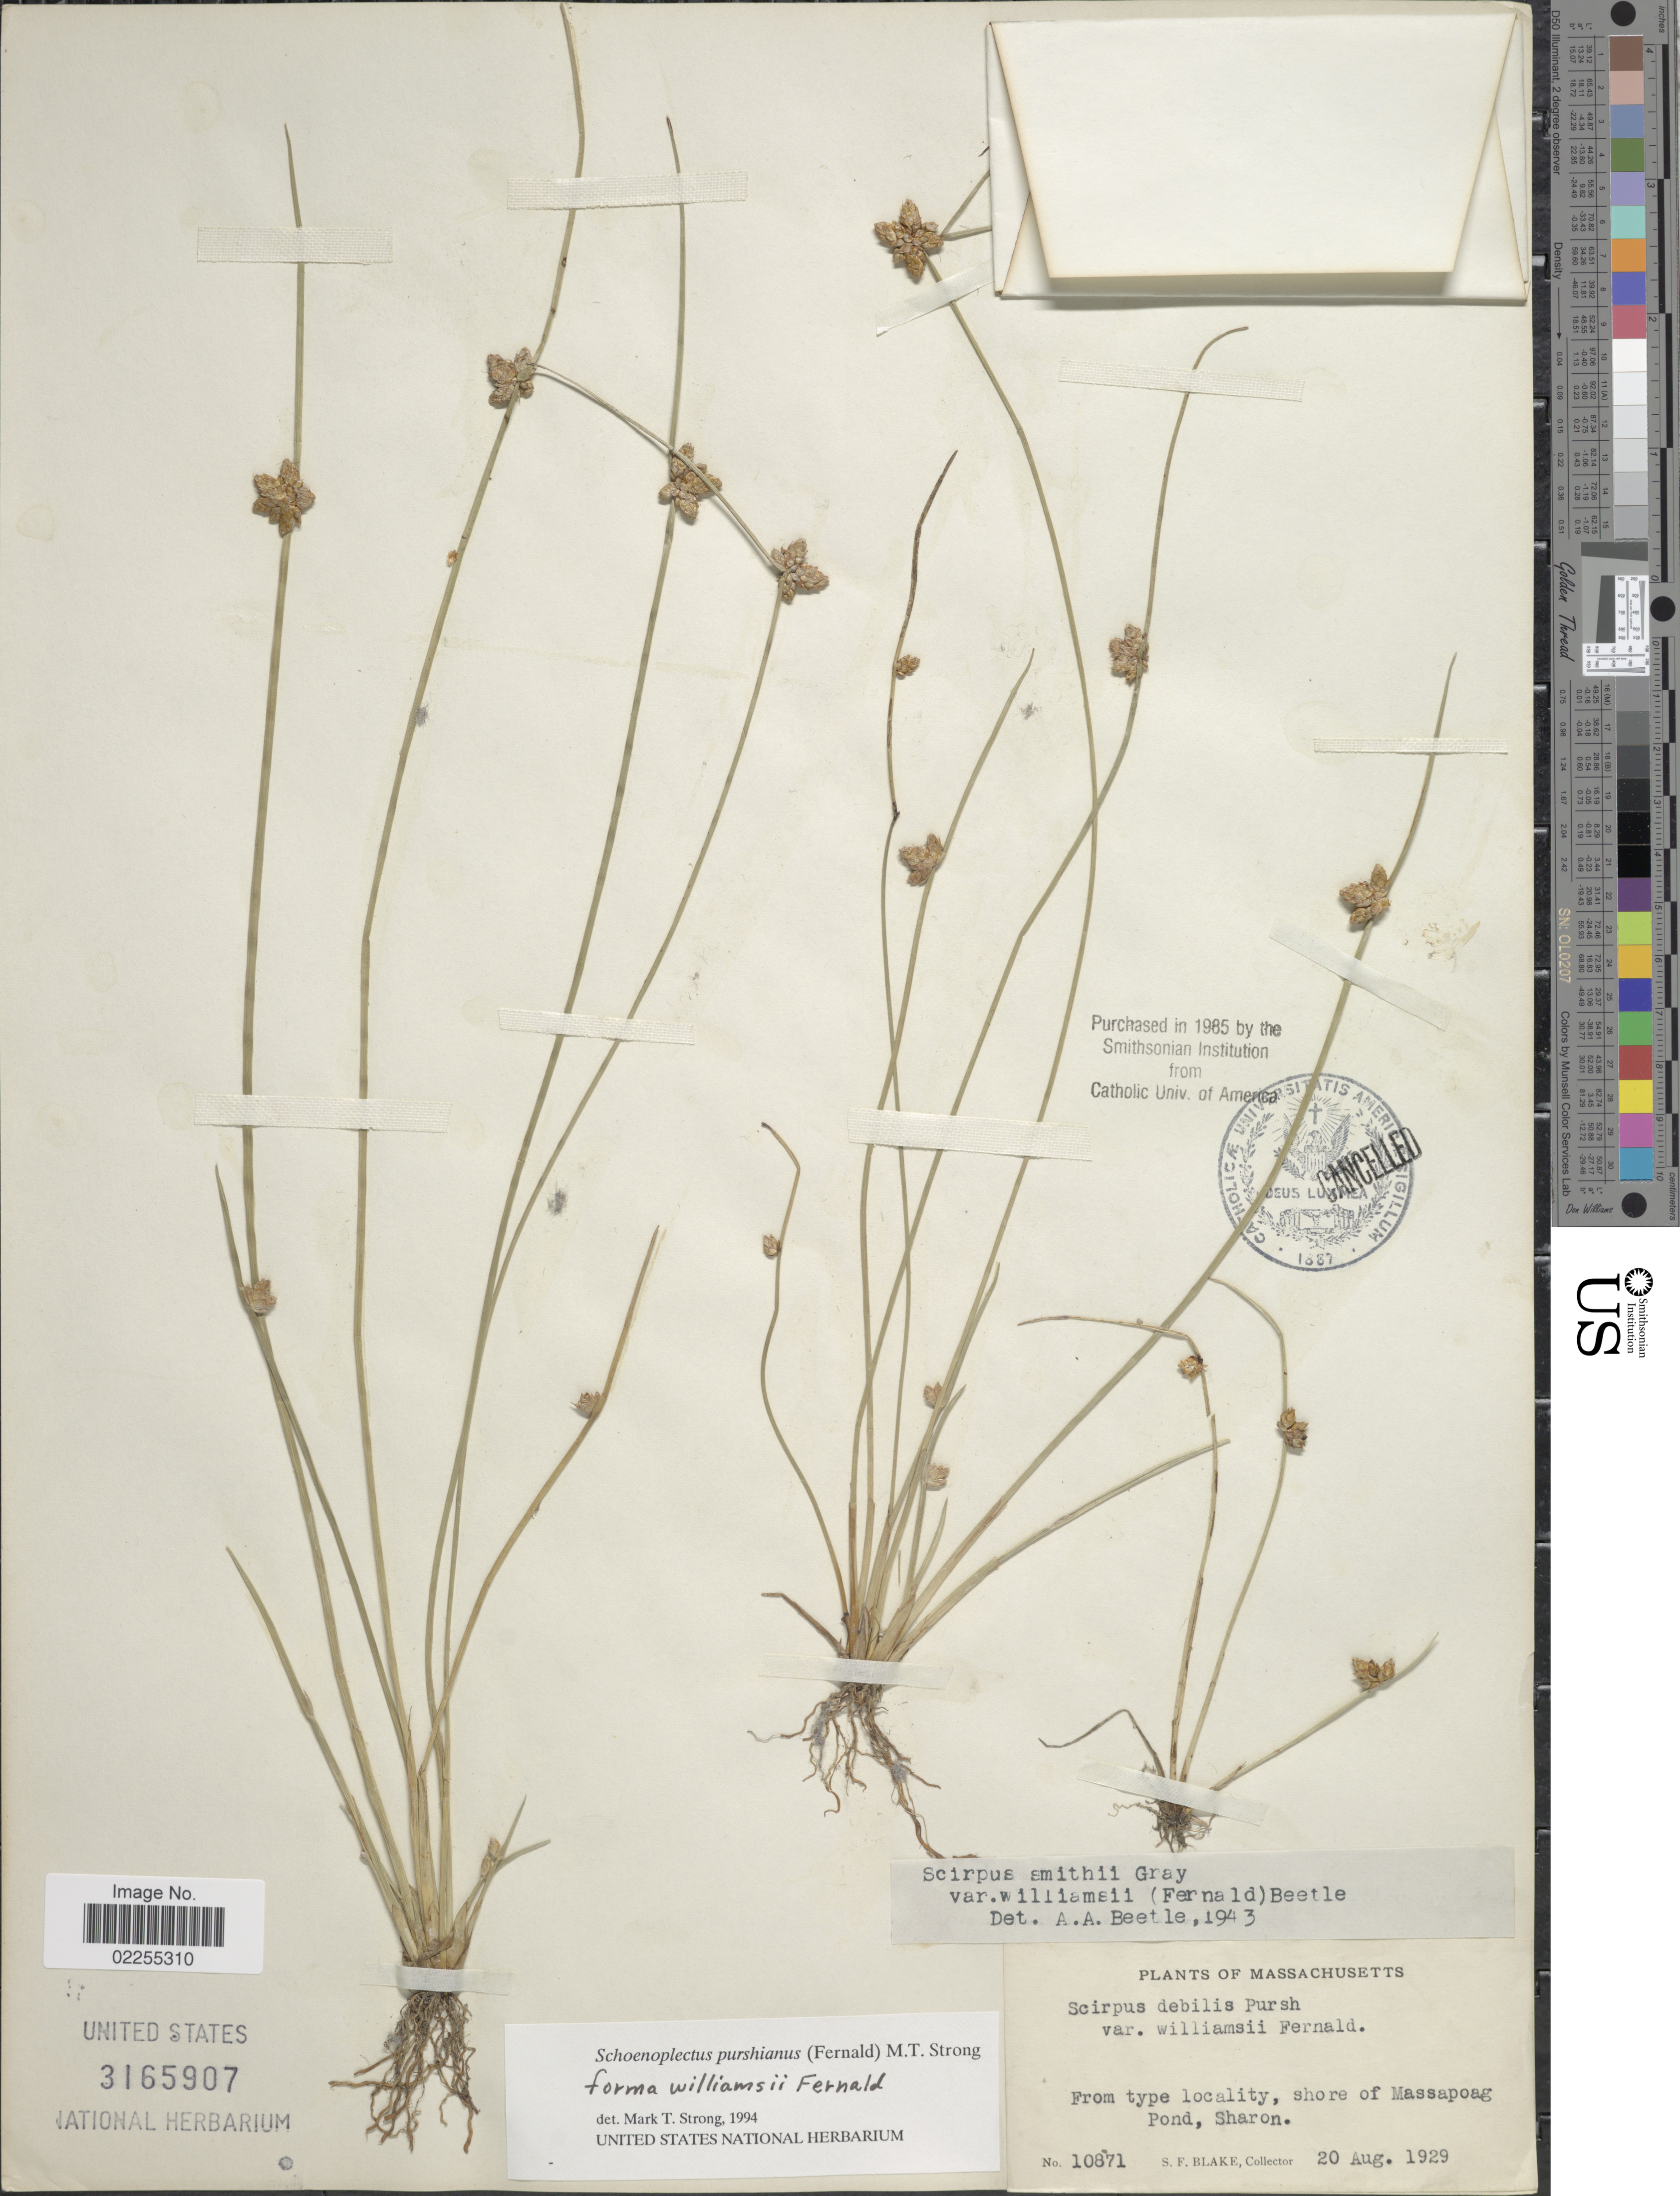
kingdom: Plantae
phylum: Tracheophyta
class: Liliopsida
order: Poales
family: Cyperaceae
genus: Schoenoplectus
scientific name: Schoenoplectus purshianus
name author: (Fernald) M.T. Strong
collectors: S. Blake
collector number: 10871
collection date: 1929-08-20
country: United States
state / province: Massachusetts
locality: Shore of Massapoag Pond, Sharon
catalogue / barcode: US 3165907